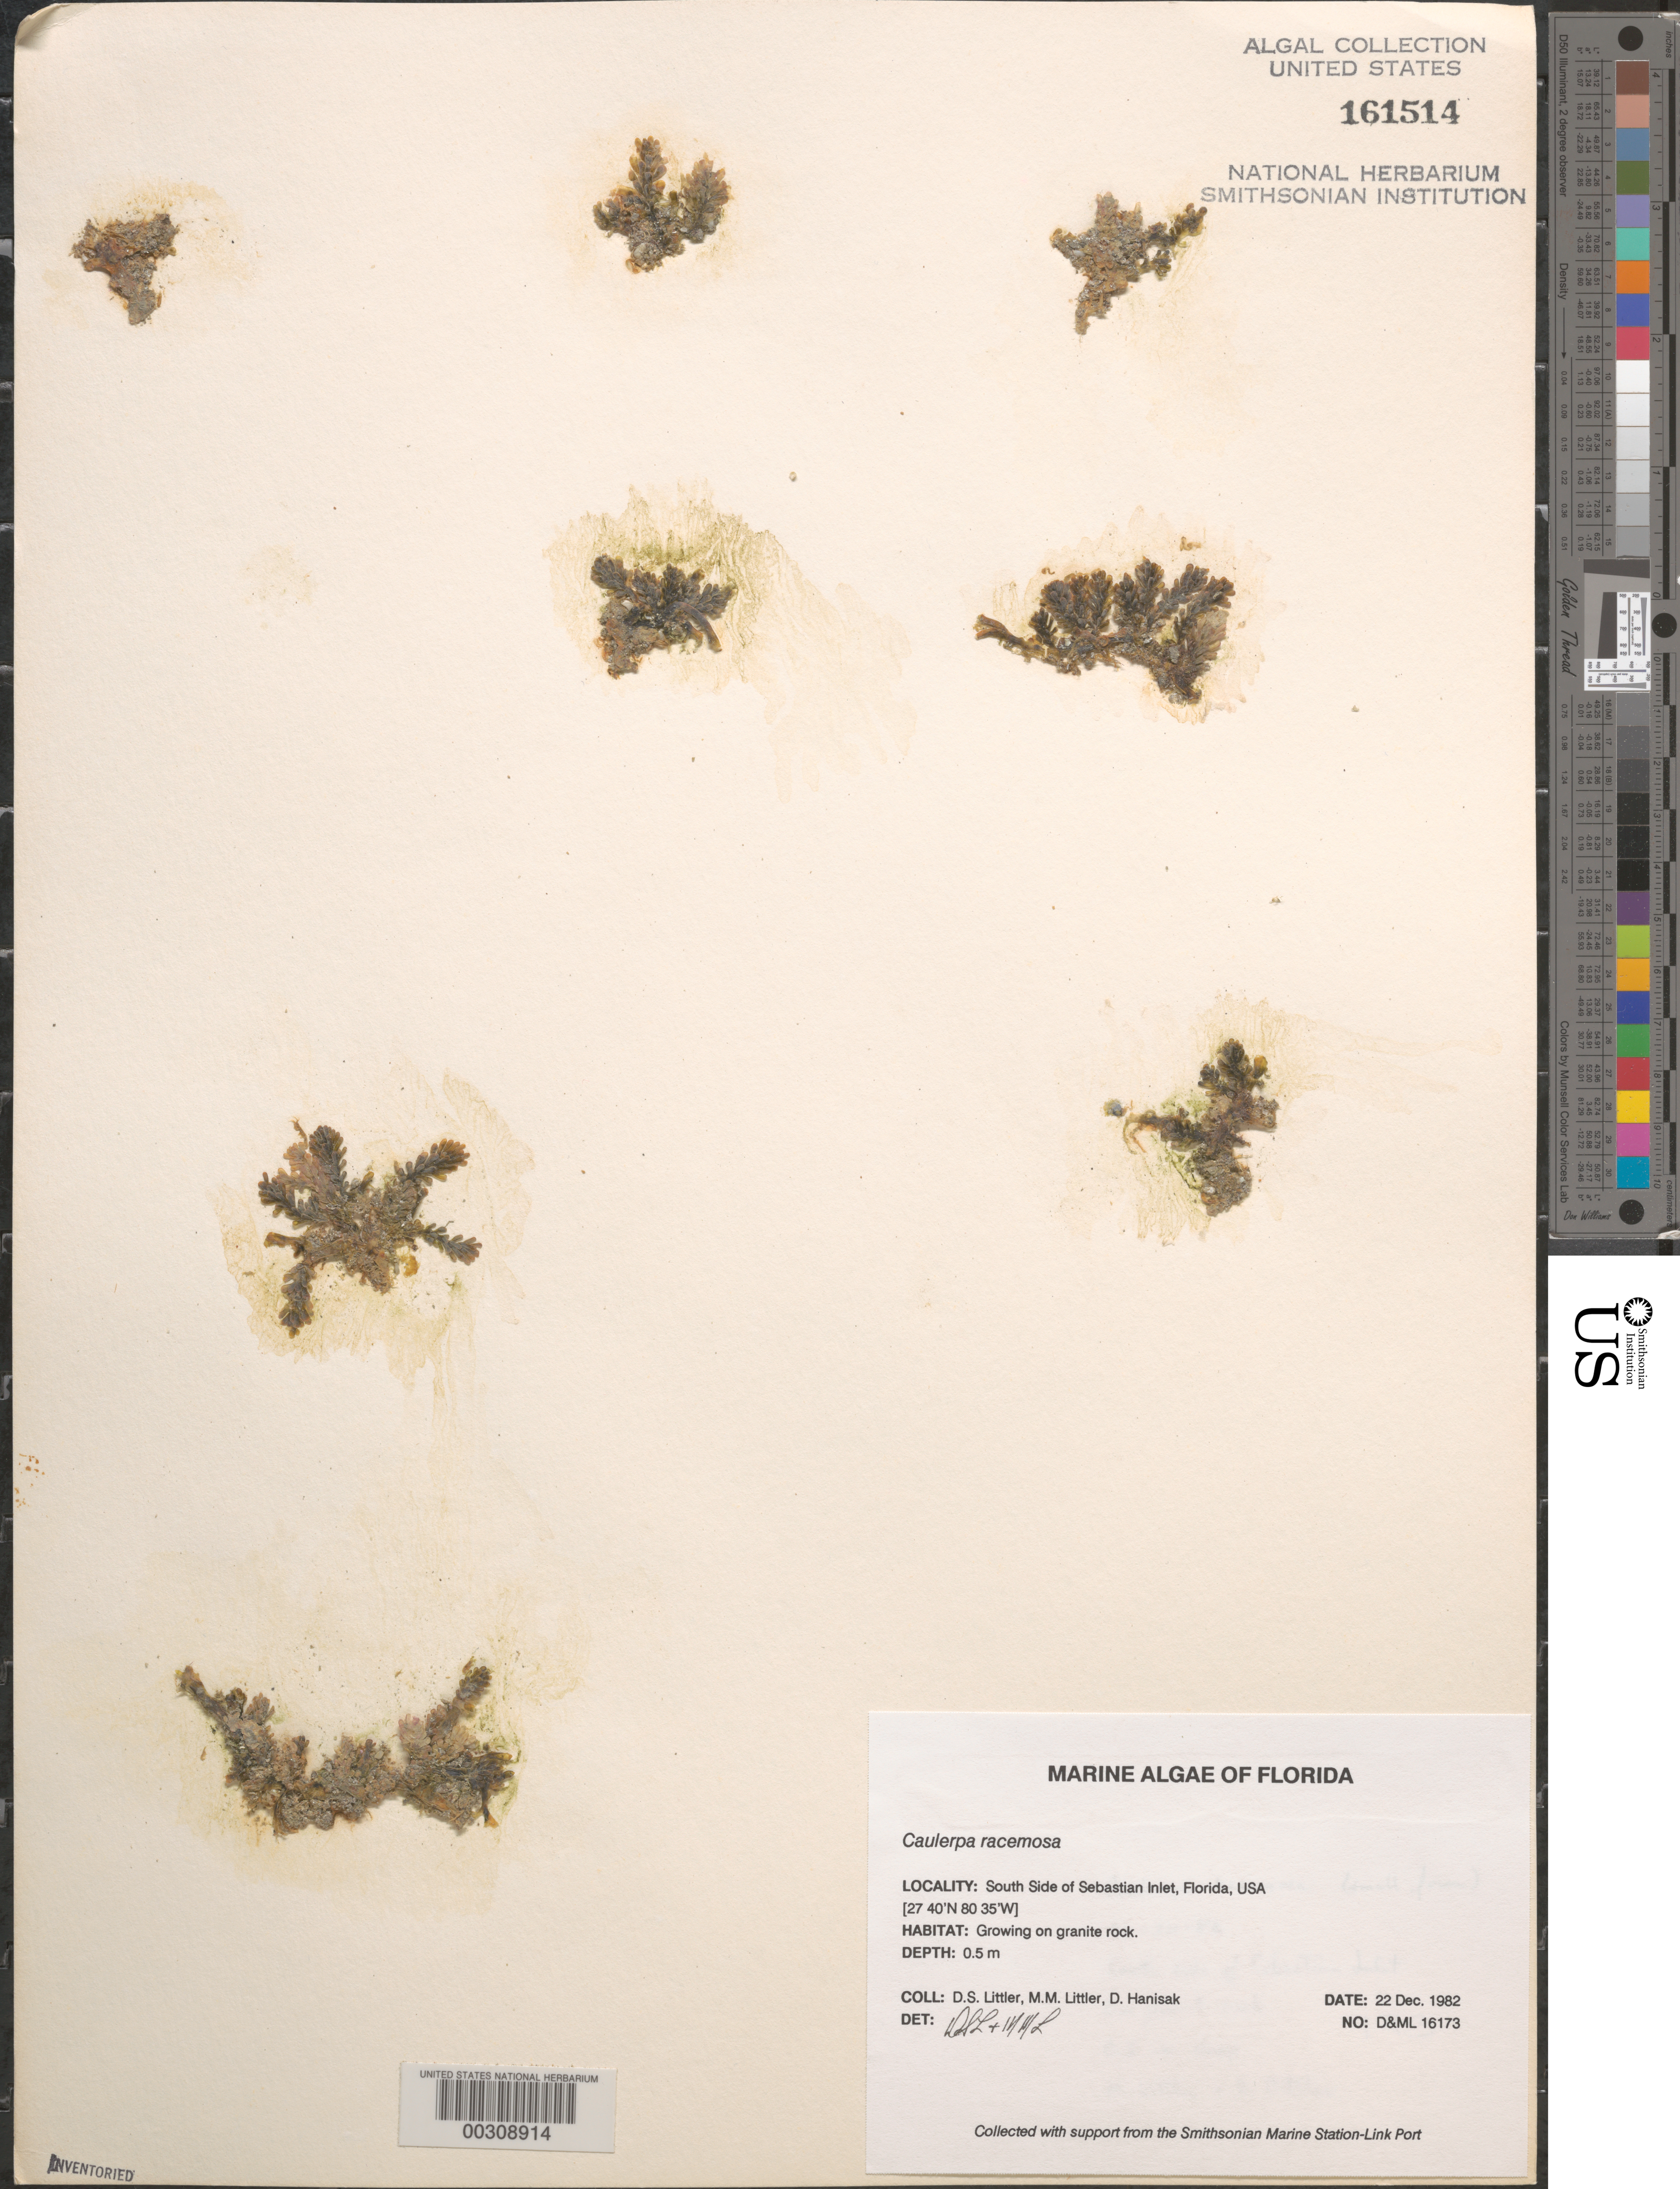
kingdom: Plantae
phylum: Chlorophyta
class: Ulvophyceae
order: Bryopsidales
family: Caulerpaceae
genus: Caulerpa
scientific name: Caulerpa racemosa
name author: (Forssk.) J. Agardh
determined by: Littler, D. S.; Littler, M. M.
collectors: D. S. Littler, M. M. Littler & M. Hanisak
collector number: D&ML 16173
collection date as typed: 22 Dec 1982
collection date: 1982-12-22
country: United States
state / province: Florida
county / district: Brevard County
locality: Sebastian Inlet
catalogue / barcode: US 161514